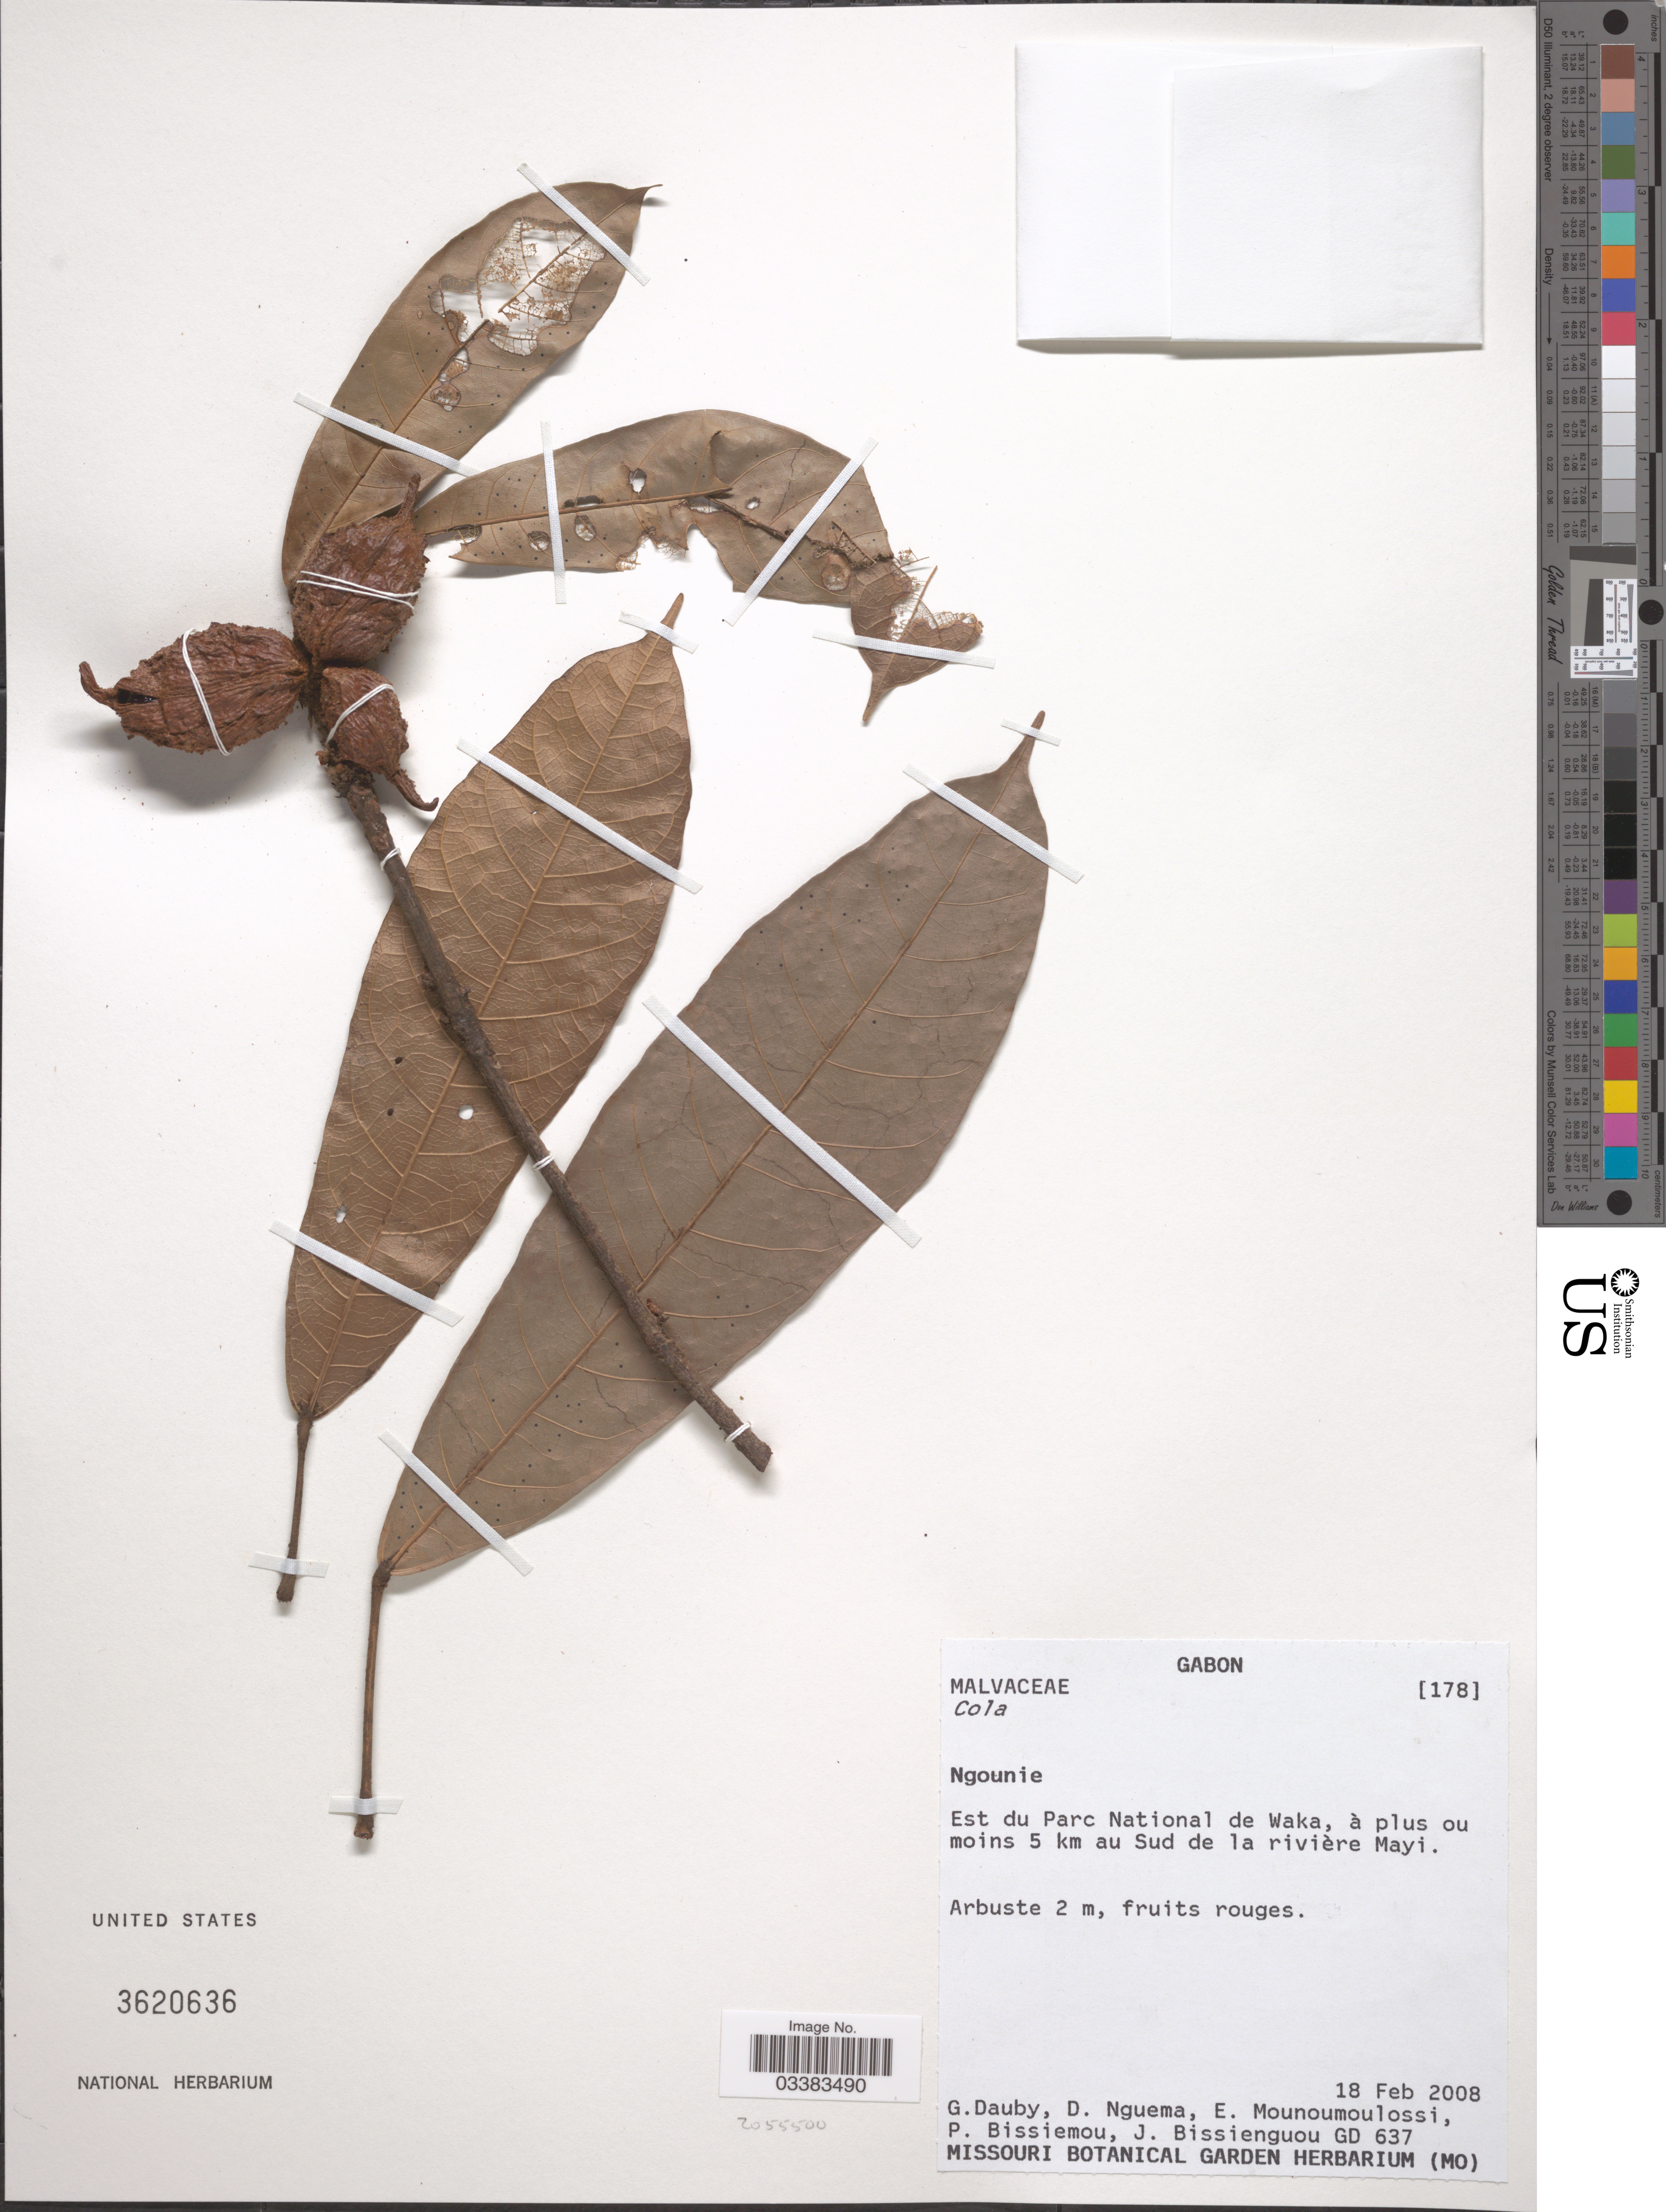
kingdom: Plantae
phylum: Tracheophyta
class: Magnoliopsida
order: Malvales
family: Malvaceae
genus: Cola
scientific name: Cola sp.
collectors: G. Dauby, D. Nguema, E. Mounoumoulossi, P. Bissiemou & J. Bissienguou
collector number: GD 637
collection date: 2008-02-18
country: Gabon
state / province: Ngounie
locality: Est du Parc National de Waka, à plus ou moins 5 km au Sud de la rivière Mayi.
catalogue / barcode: US 3620636